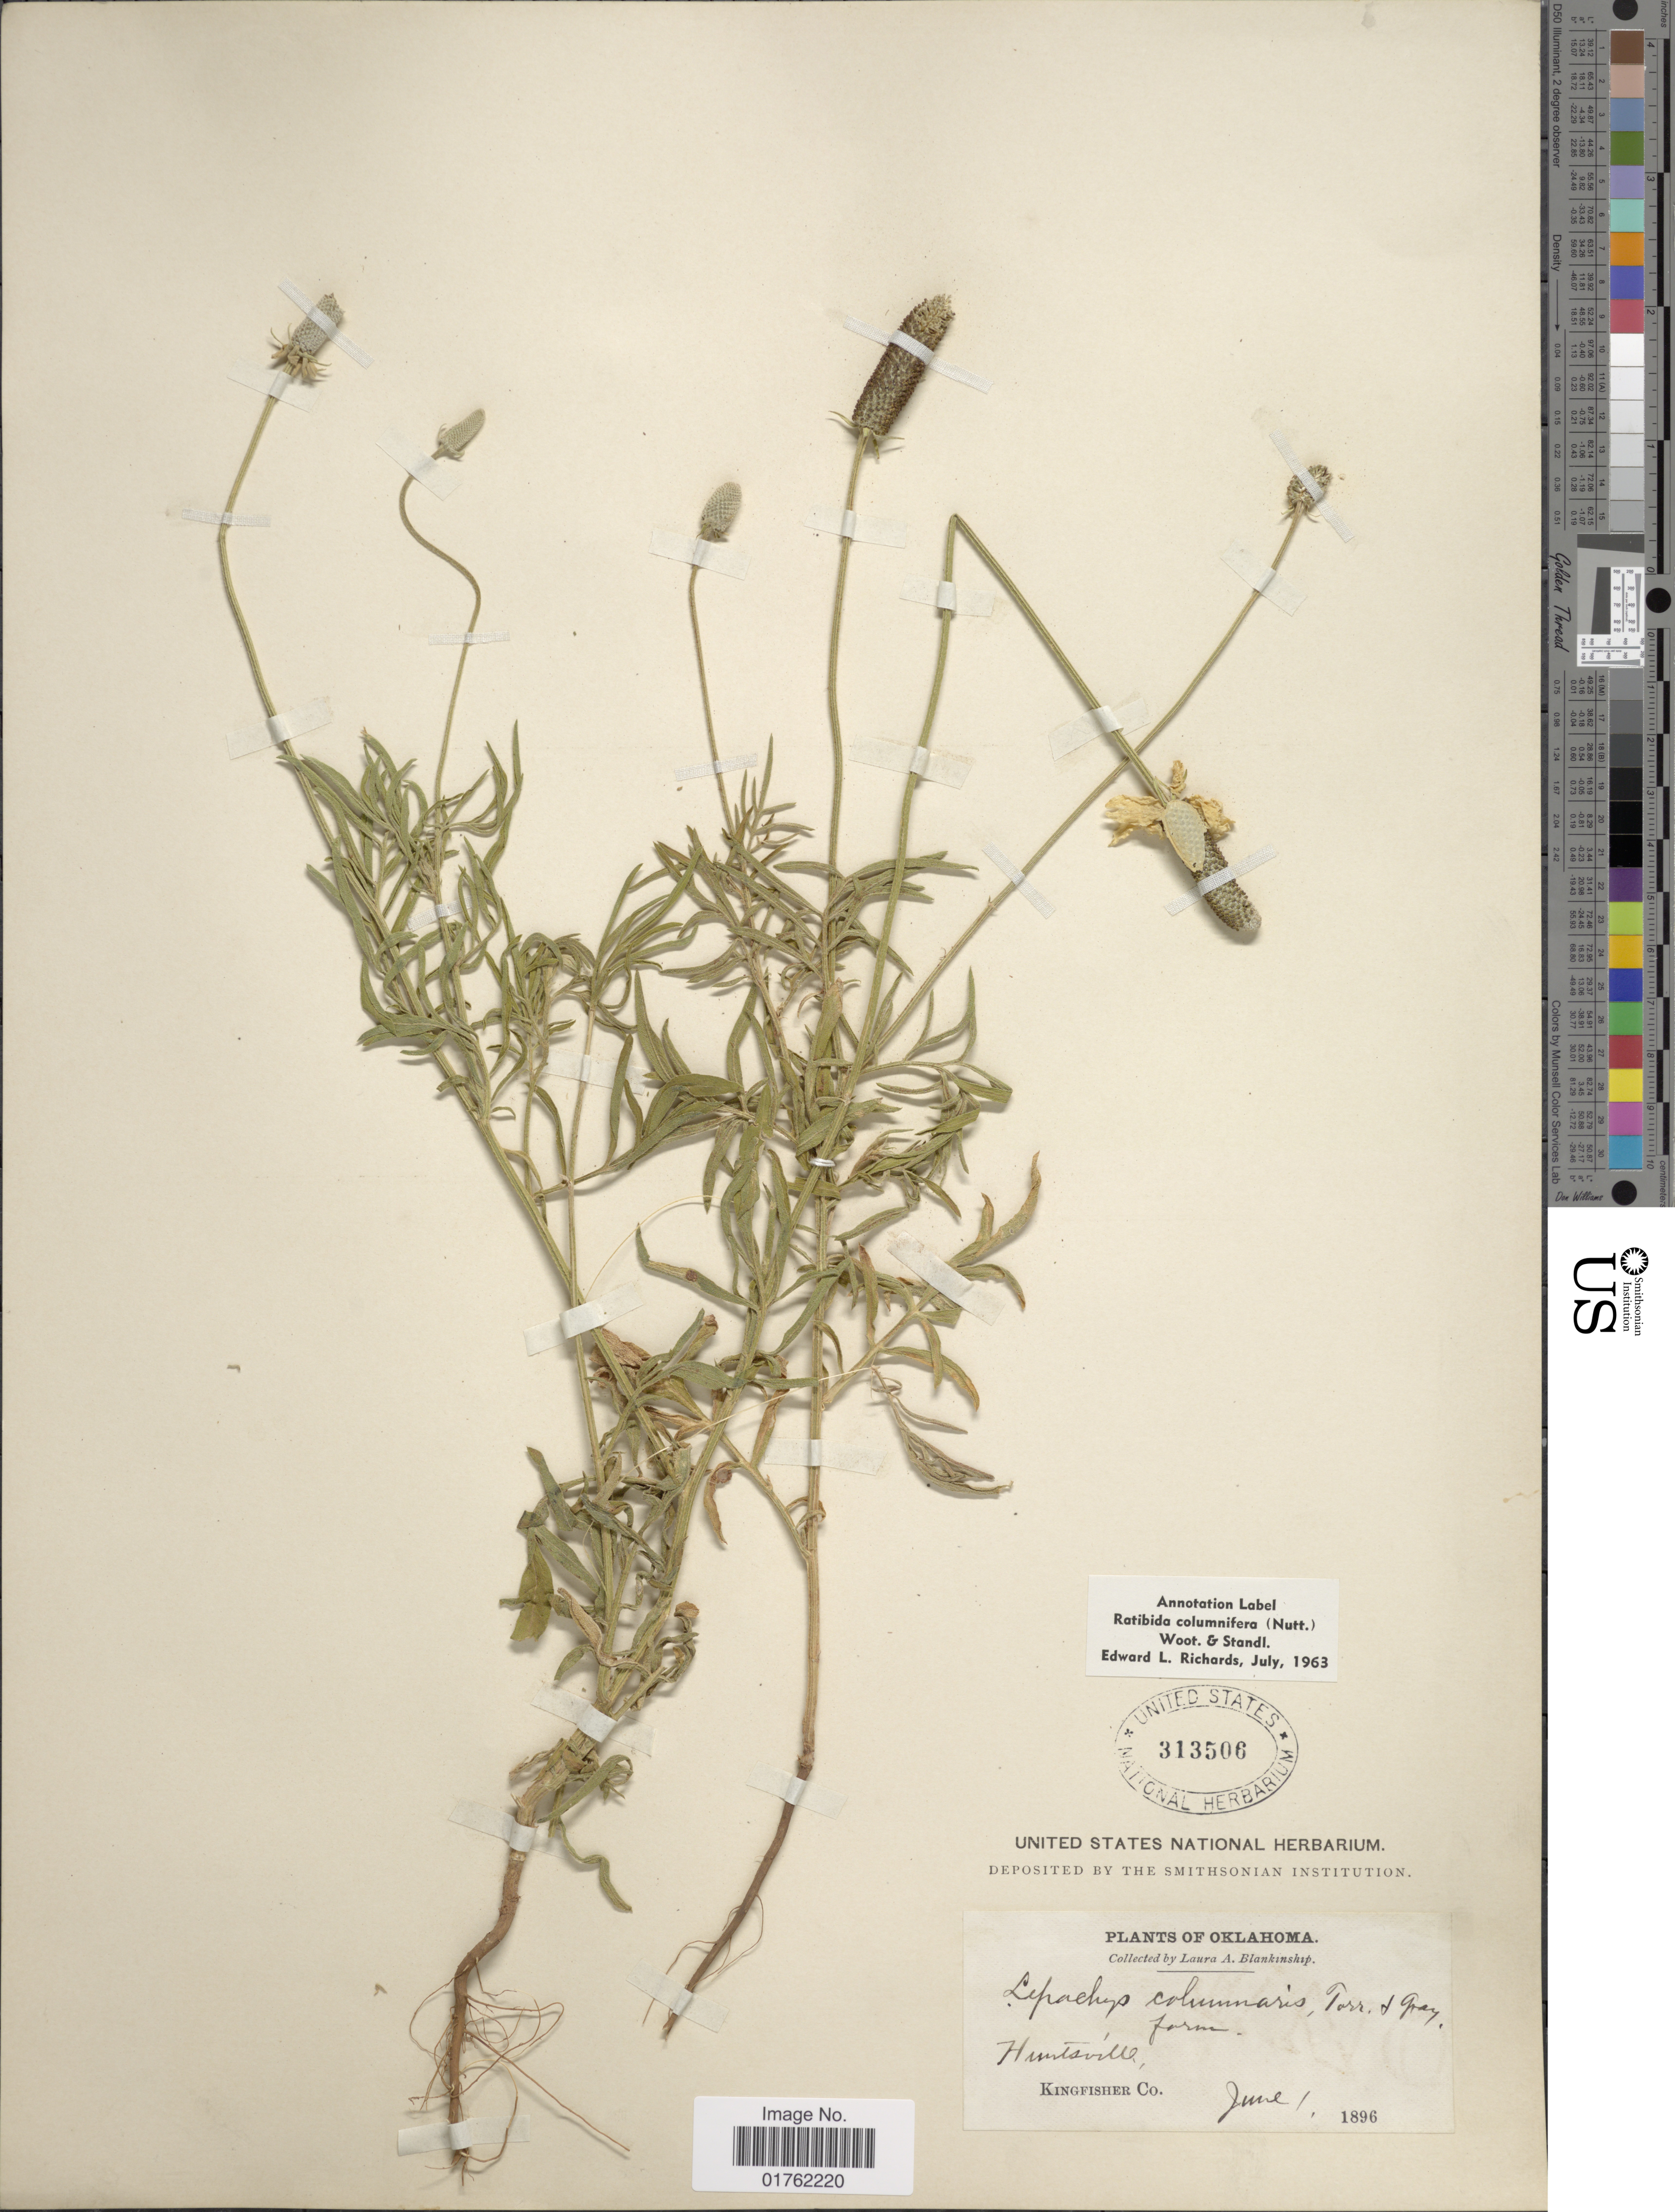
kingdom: Plantae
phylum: Tracheophyta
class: Magnoliopsida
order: Asterales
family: Asteraceae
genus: Ratibida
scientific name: Ratibida columnaris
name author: (Pursh) D. Don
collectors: L. A. Blankinship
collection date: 1896-06-01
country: United States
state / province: Oklahoma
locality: Huntsville Kingfisher Co.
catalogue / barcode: US 313506